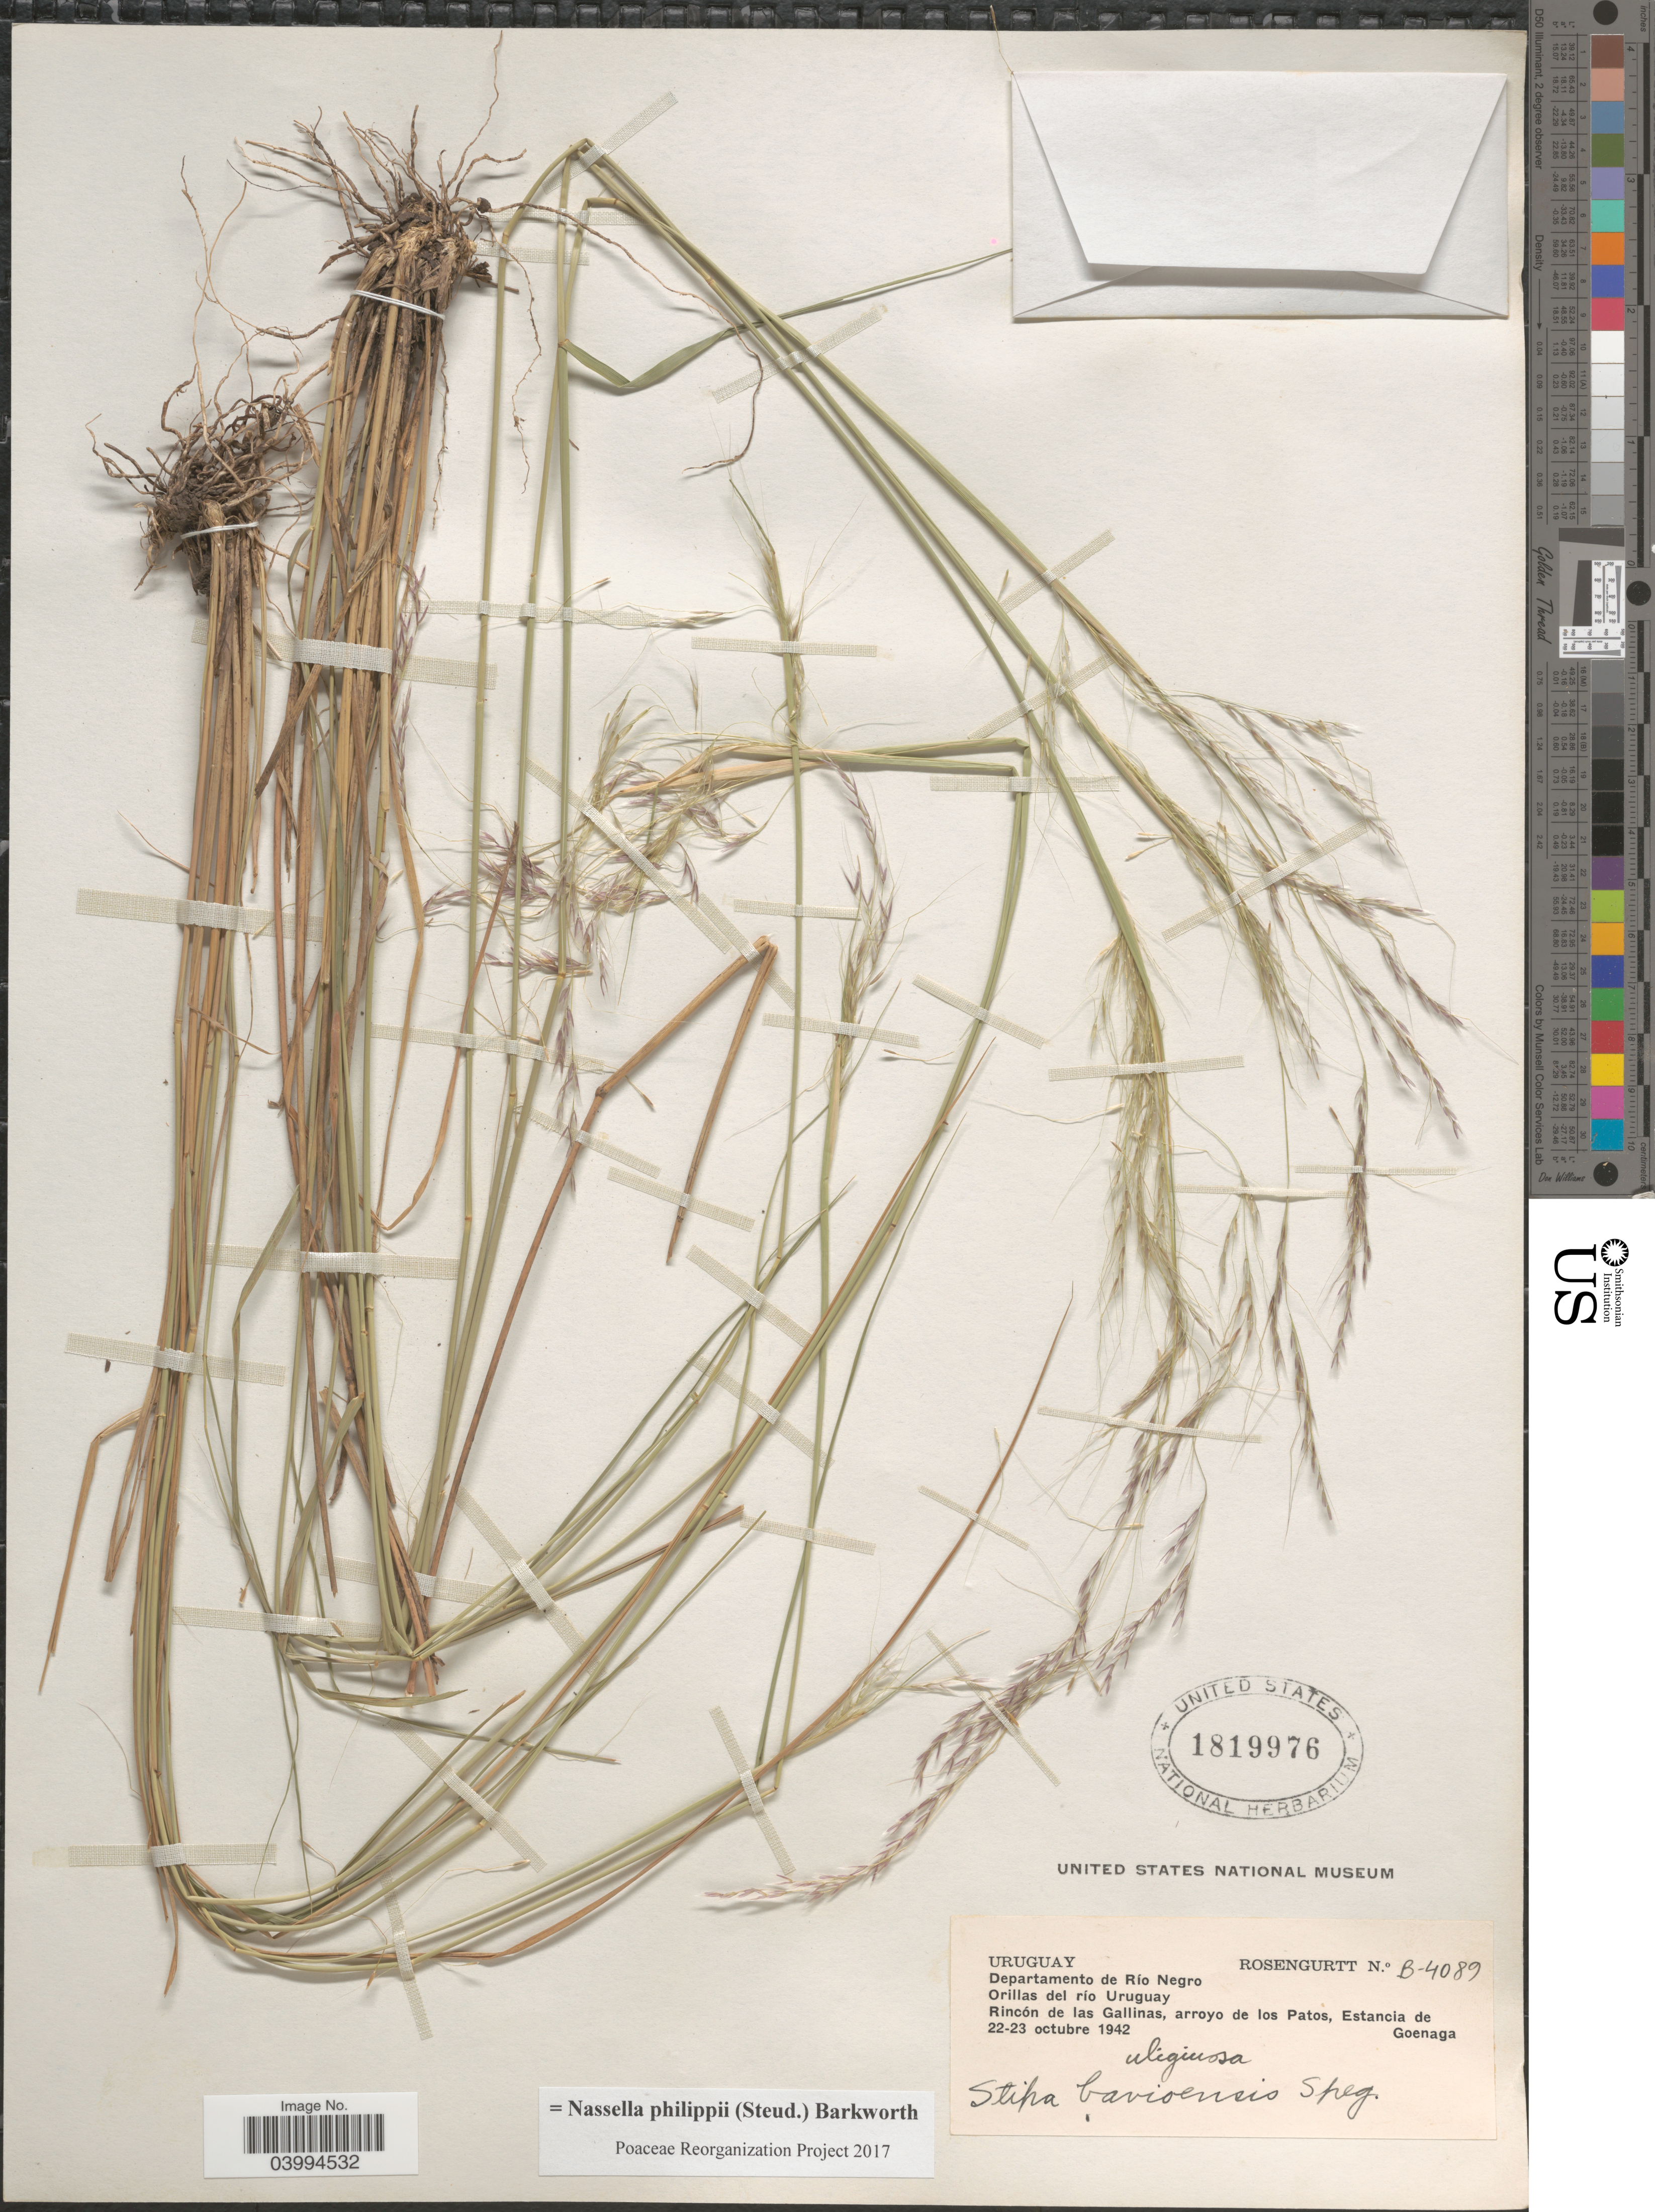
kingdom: Plantae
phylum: Tracheophyta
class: Liliopsida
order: Poales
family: Poaceae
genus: Nassella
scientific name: Nassella philippii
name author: (Steud.) Barkworth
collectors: Rosengurtt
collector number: B-4089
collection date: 1942-10-22/1942-10-23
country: Uruguay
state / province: Rio Negro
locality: Departamento de Río Negro. Orillas del río Uruguay. Rincón de las Gallinas, arroyo de los Patos, Estancia de Goenaga.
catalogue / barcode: US 1819976